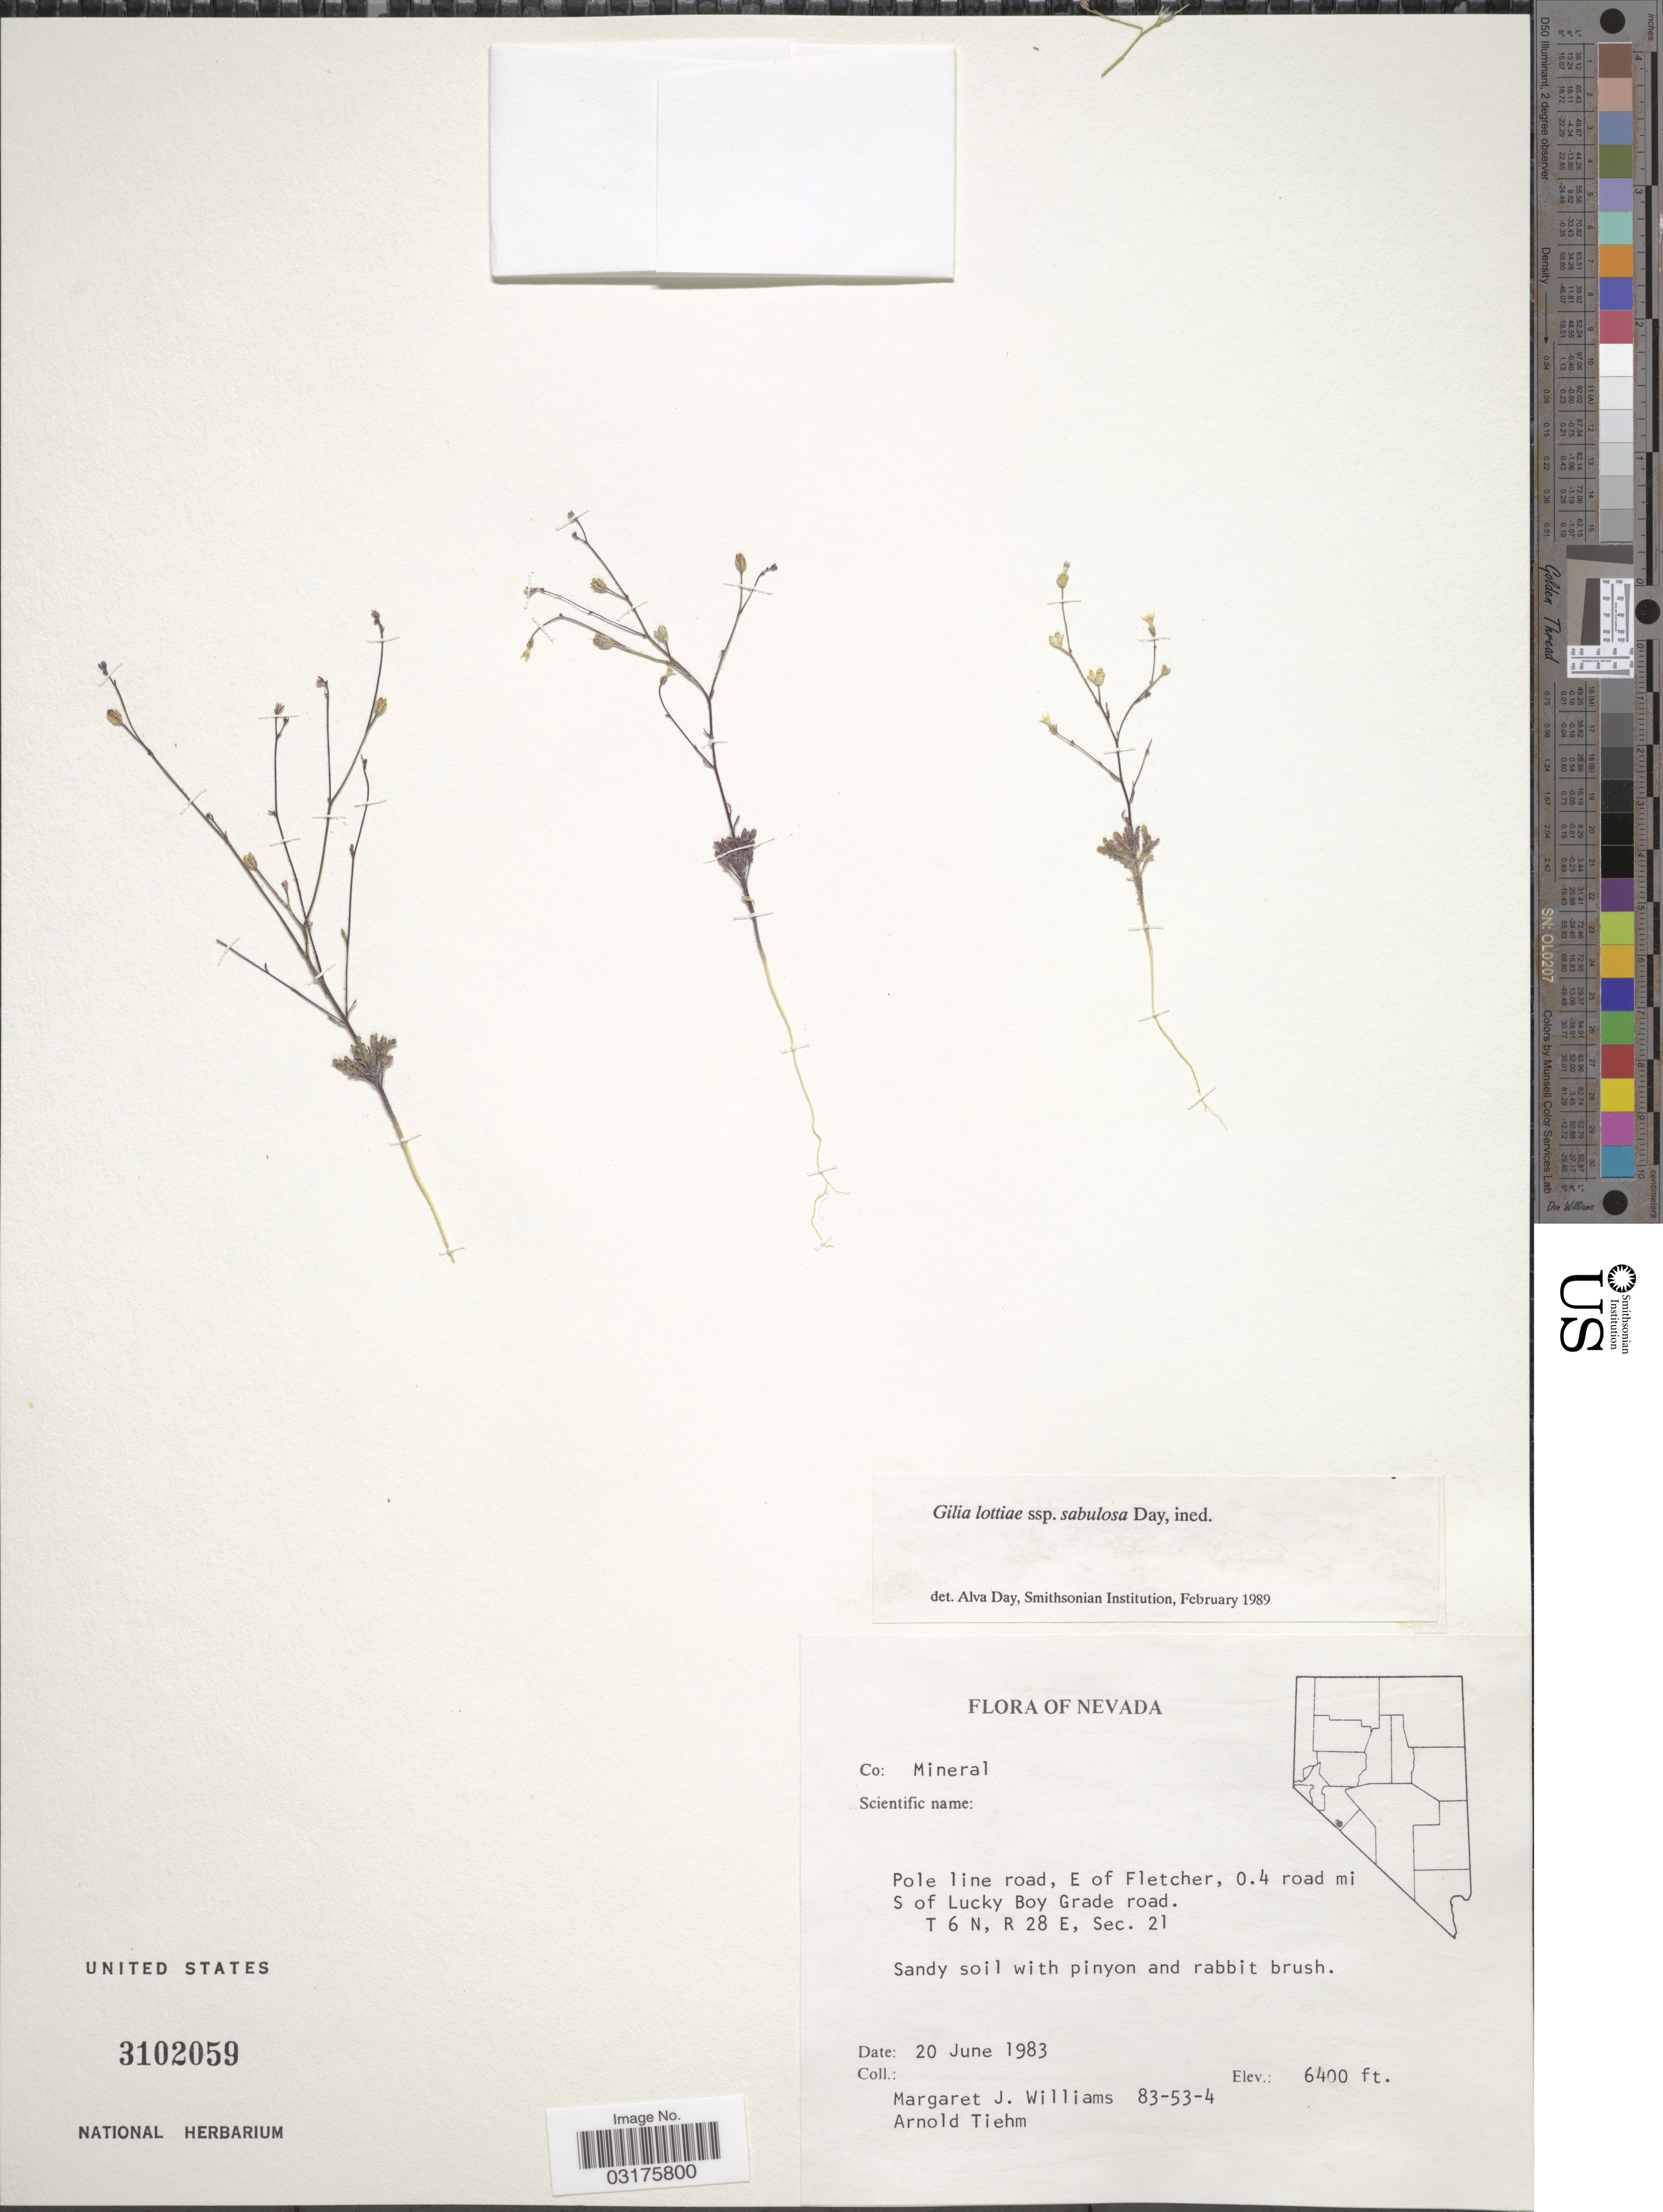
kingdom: Plantae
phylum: Tracheophyta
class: Magnoliopsida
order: Ericales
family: Polemoniaceae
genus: Gilia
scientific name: Gilia sinuata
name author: Douglas ex Benth.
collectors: M. J. Williams & A. Tiehm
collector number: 83-53-4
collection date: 1983-06-20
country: United States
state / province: Nevada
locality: Co: Mineral. Pole line road, E of Fletcher, 0.4 road mi S of Lucky Boy Grade road. T 6 N, R 28 E, Sec. 21.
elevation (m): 1951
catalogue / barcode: US 3102059